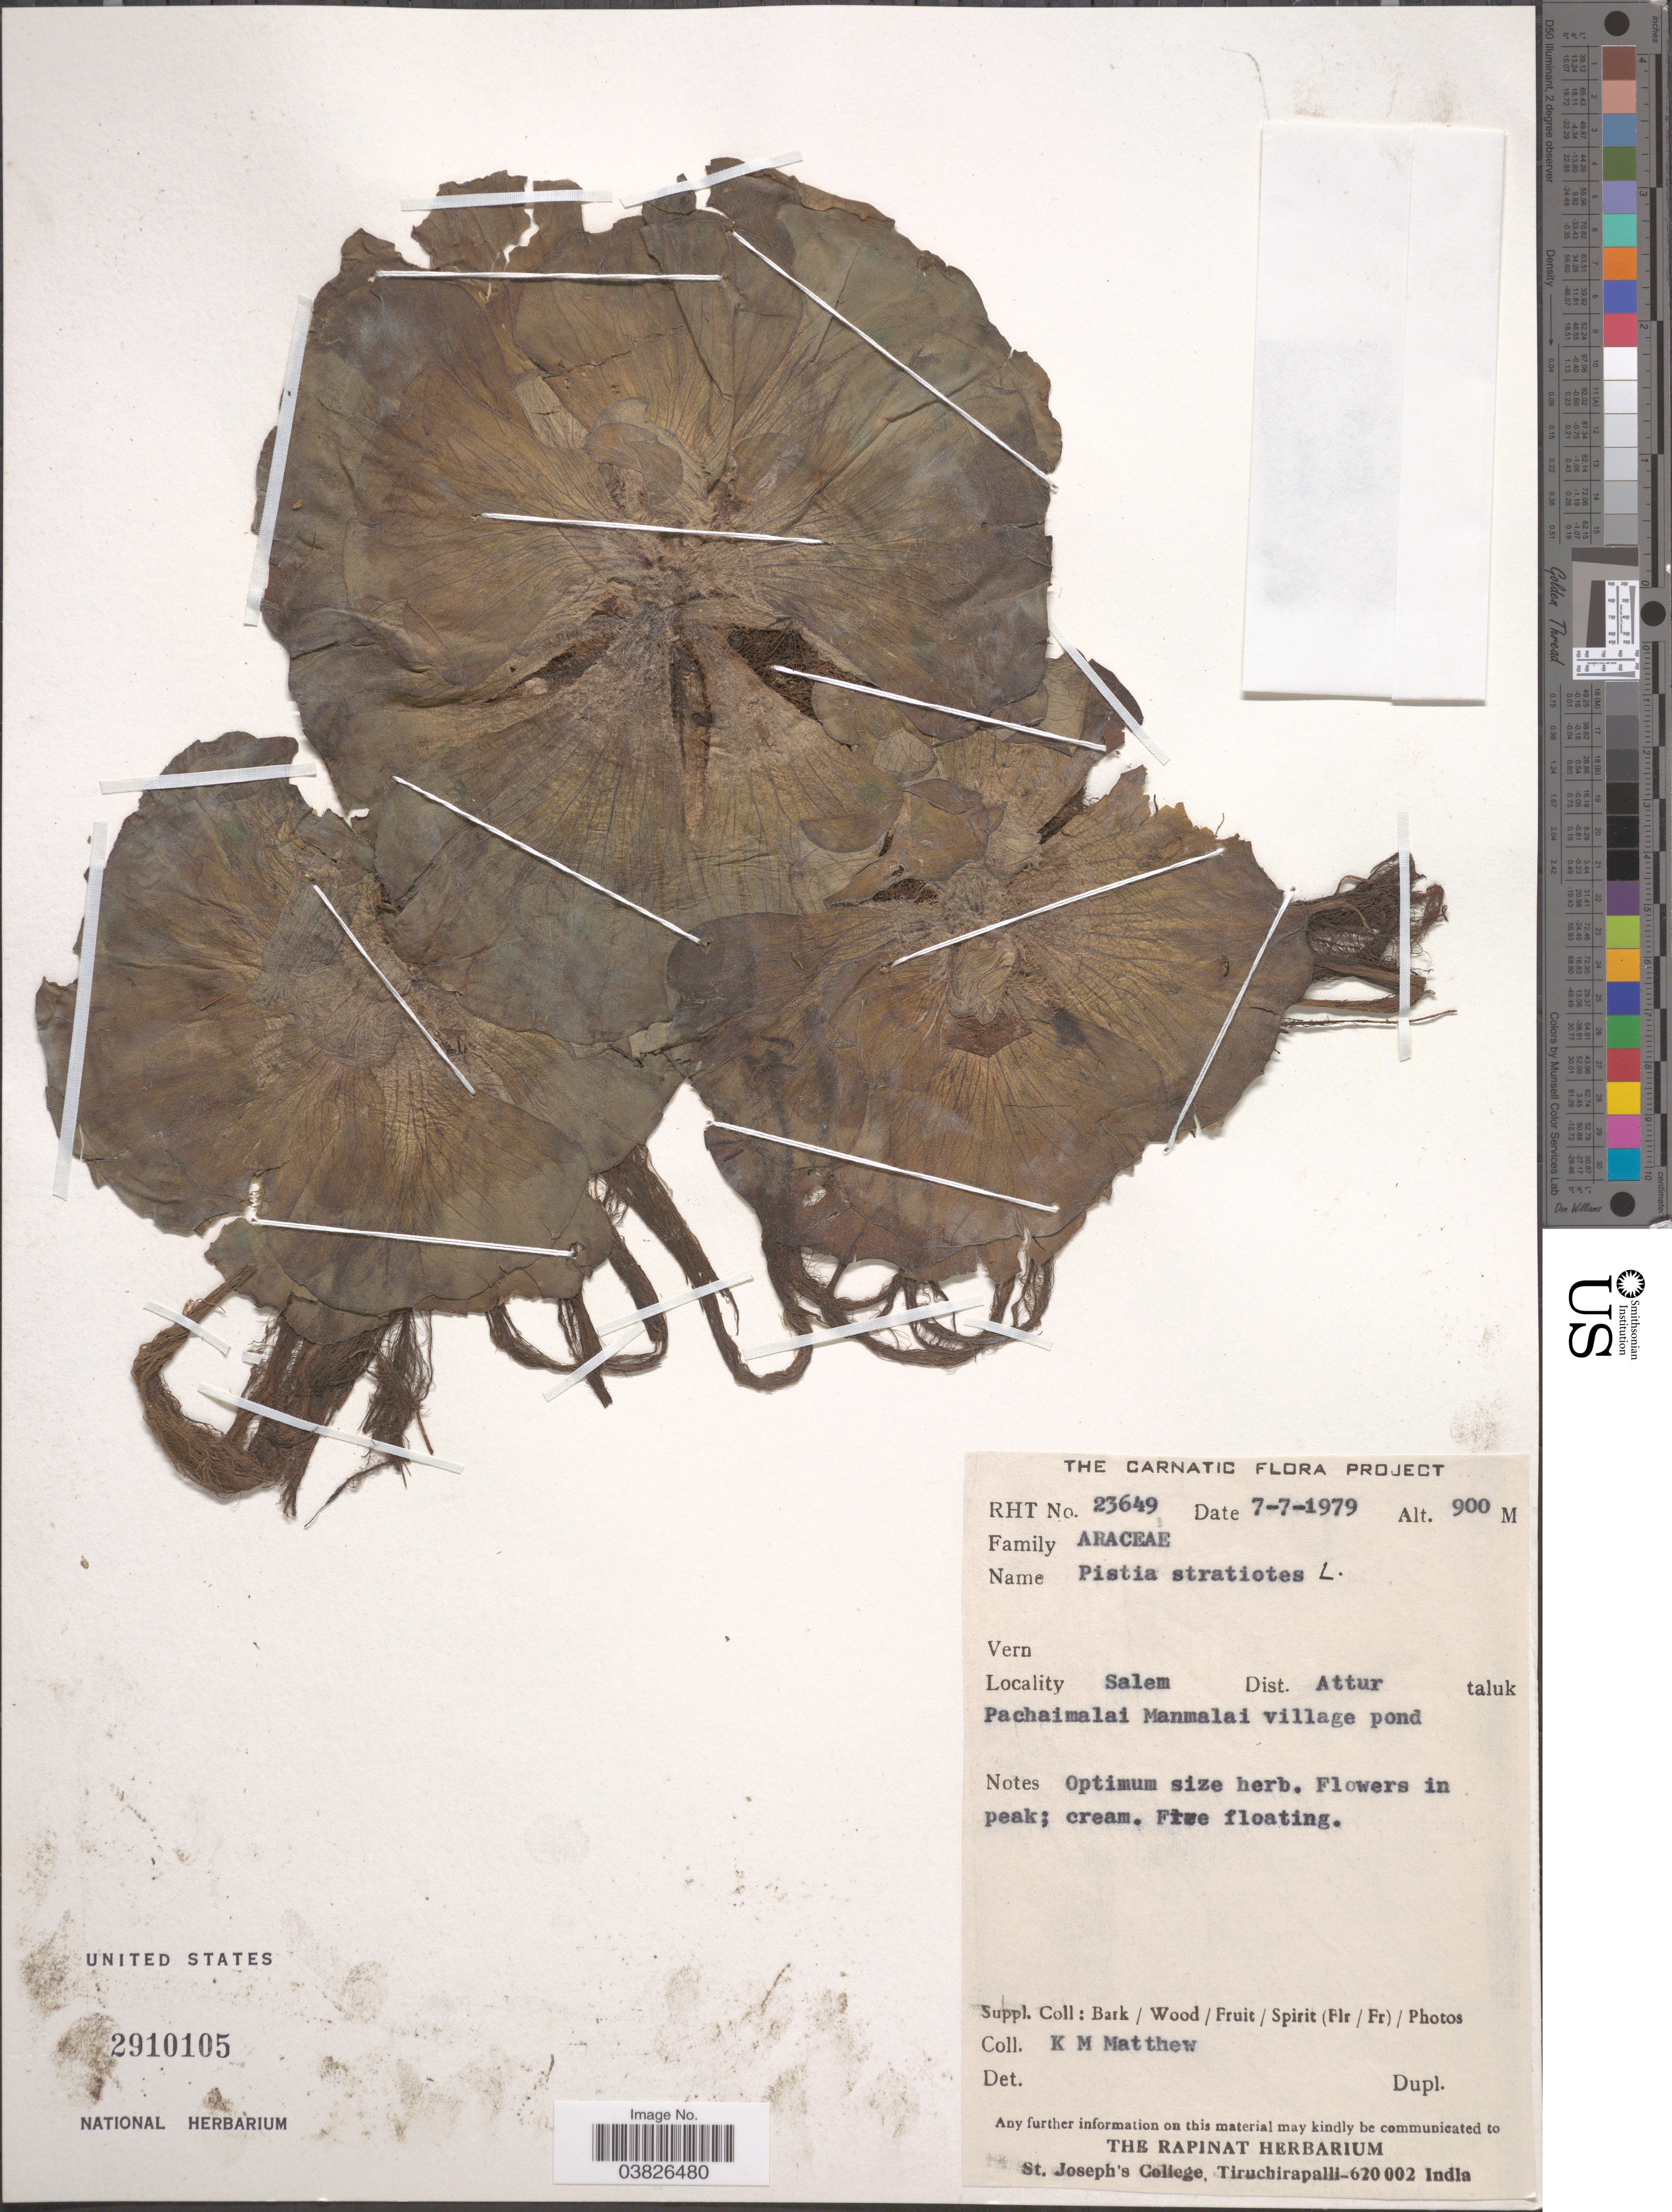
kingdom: Plantae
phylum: Tracheophyta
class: Liliopsida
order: Alismatales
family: Araceae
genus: Pistia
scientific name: Pistia stratiotes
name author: L.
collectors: K. M. Matthew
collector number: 23649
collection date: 1979-08-07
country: India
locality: Salem. Dist. Attur taluk. Pachaimalai Manmalai village pond.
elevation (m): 900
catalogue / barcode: US 2910105